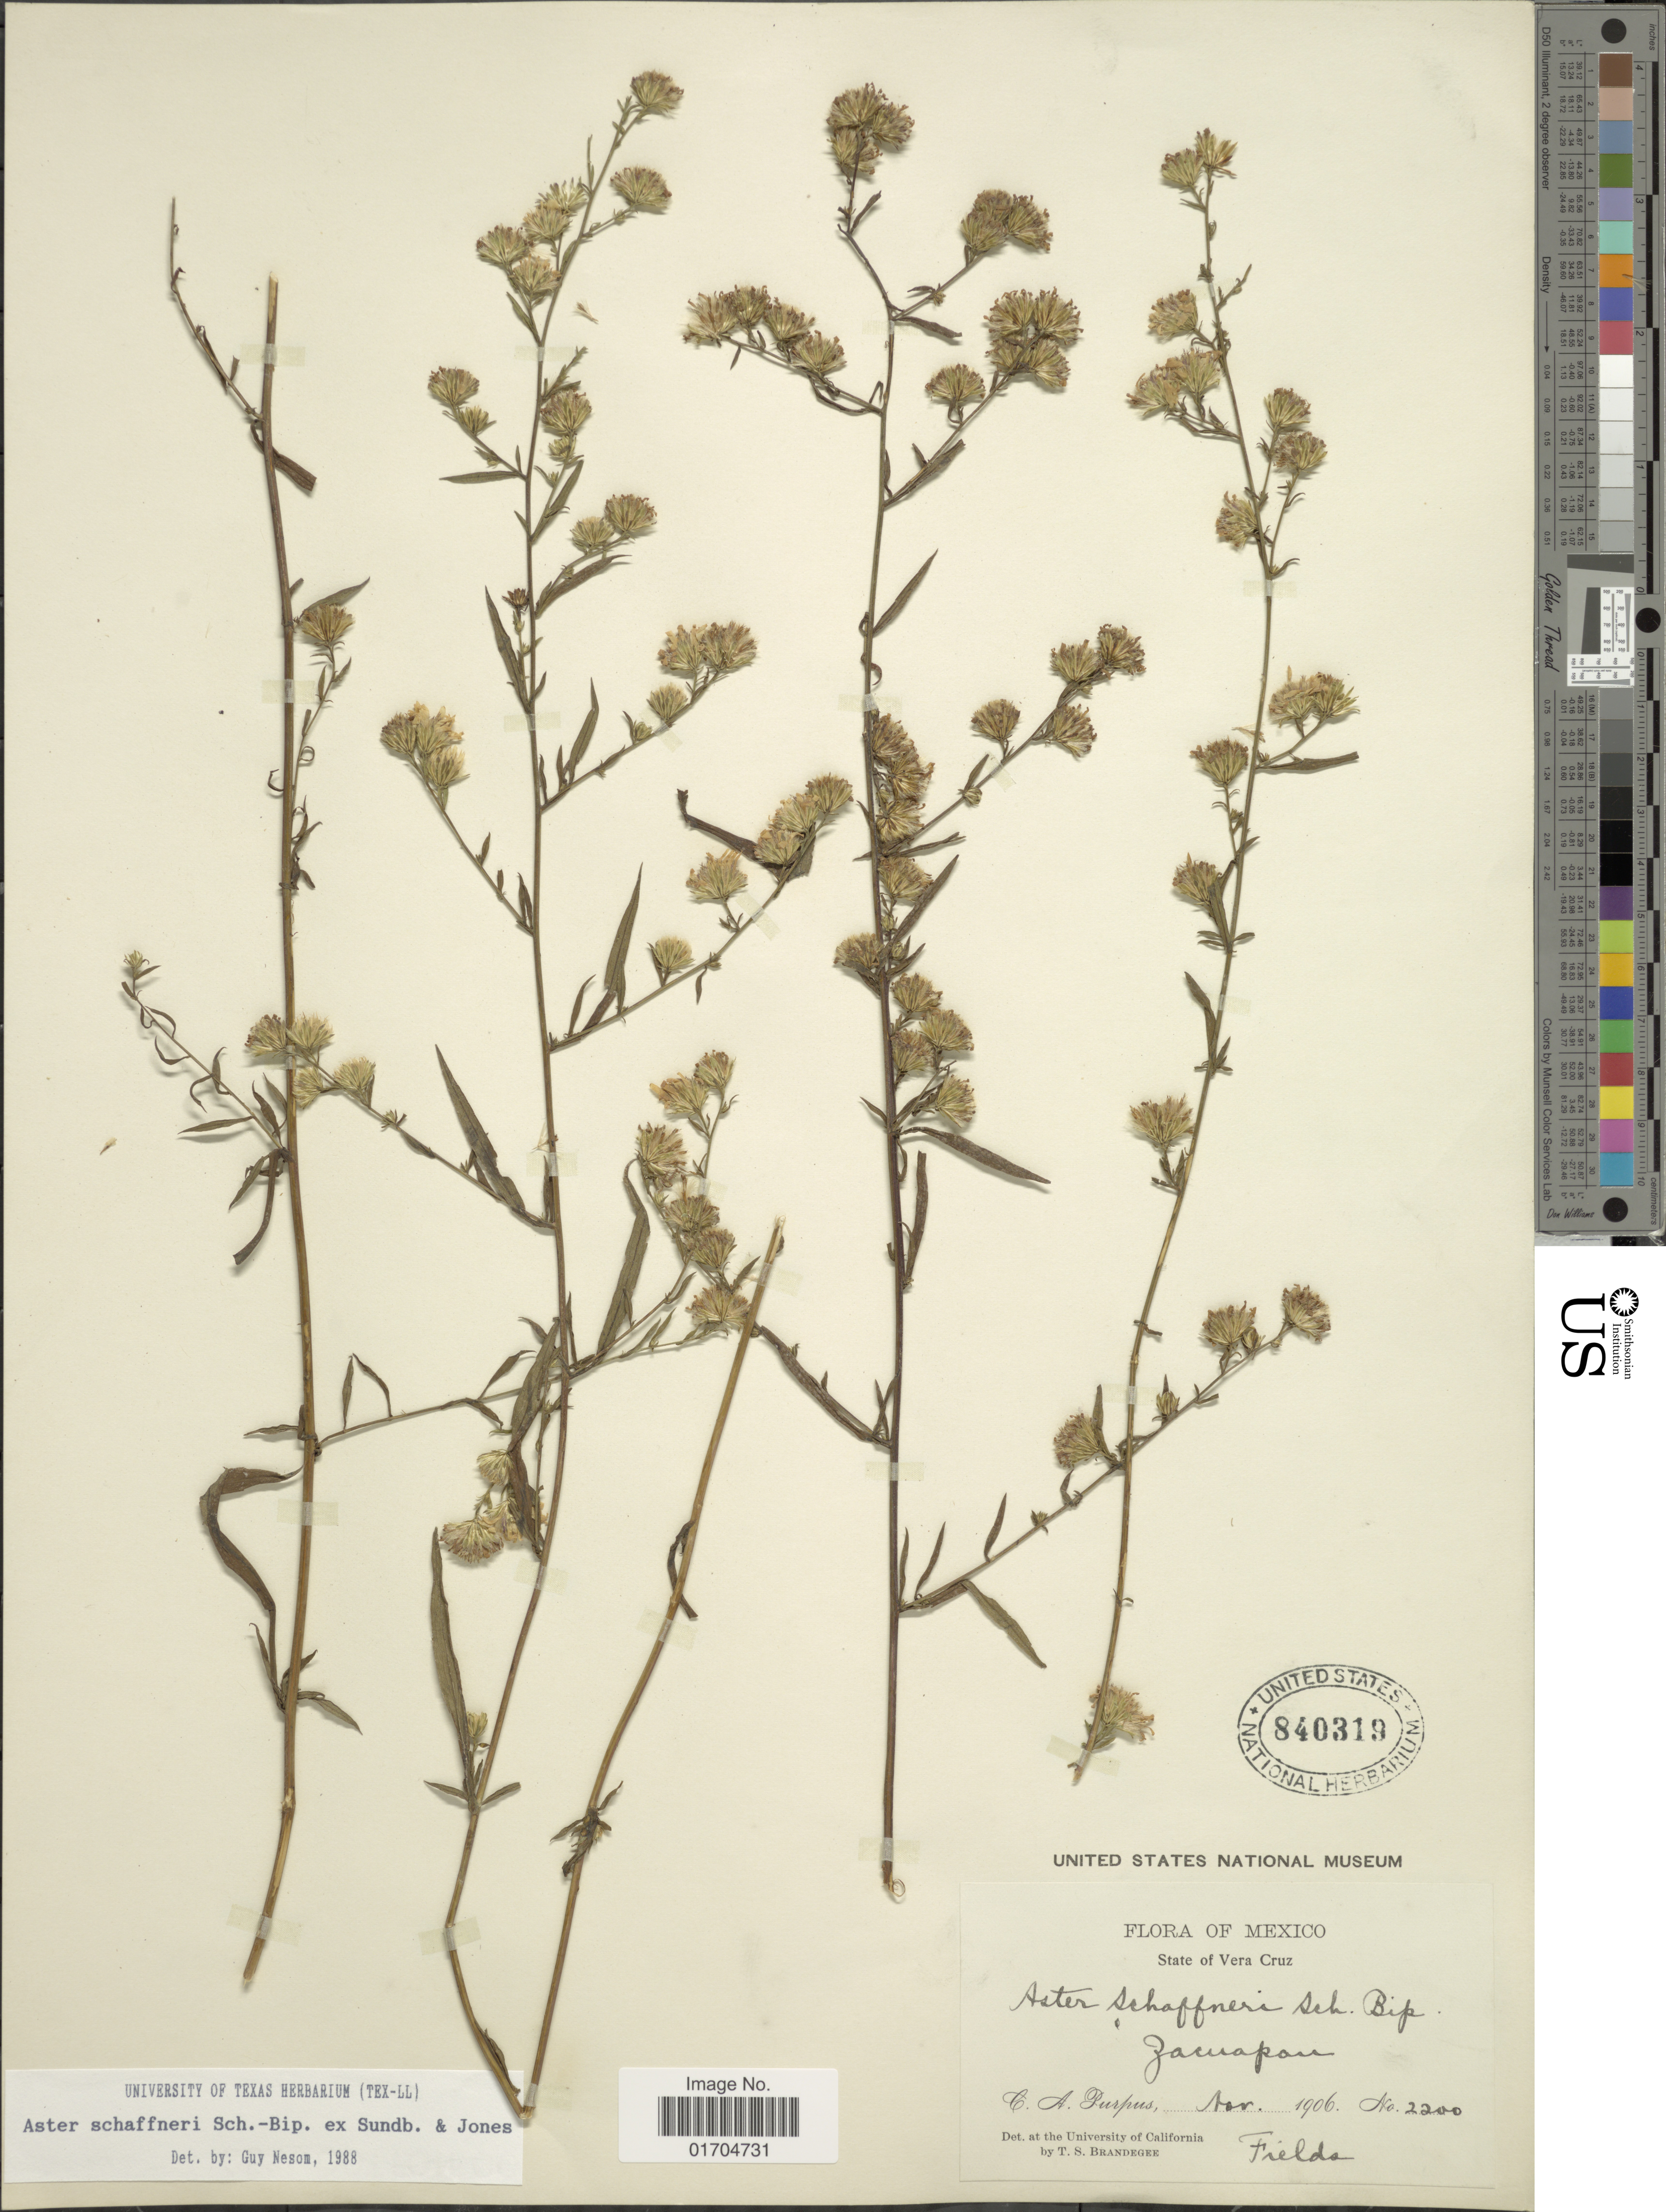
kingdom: Plantae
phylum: Tracheophyta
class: Magnoliopsida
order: Asterales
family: Asteraceae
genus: Symphyotrichum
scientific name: Symphyotrichum schaffneri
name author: (S.D. Sundb. & A.G. Jones) G.L. Nesom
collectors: C. A. Purpus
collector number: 2200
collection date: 1906-11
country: Mexico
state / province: Veracruz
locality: Zacuapan. State of Vera Cruz.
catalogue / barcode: US 840319